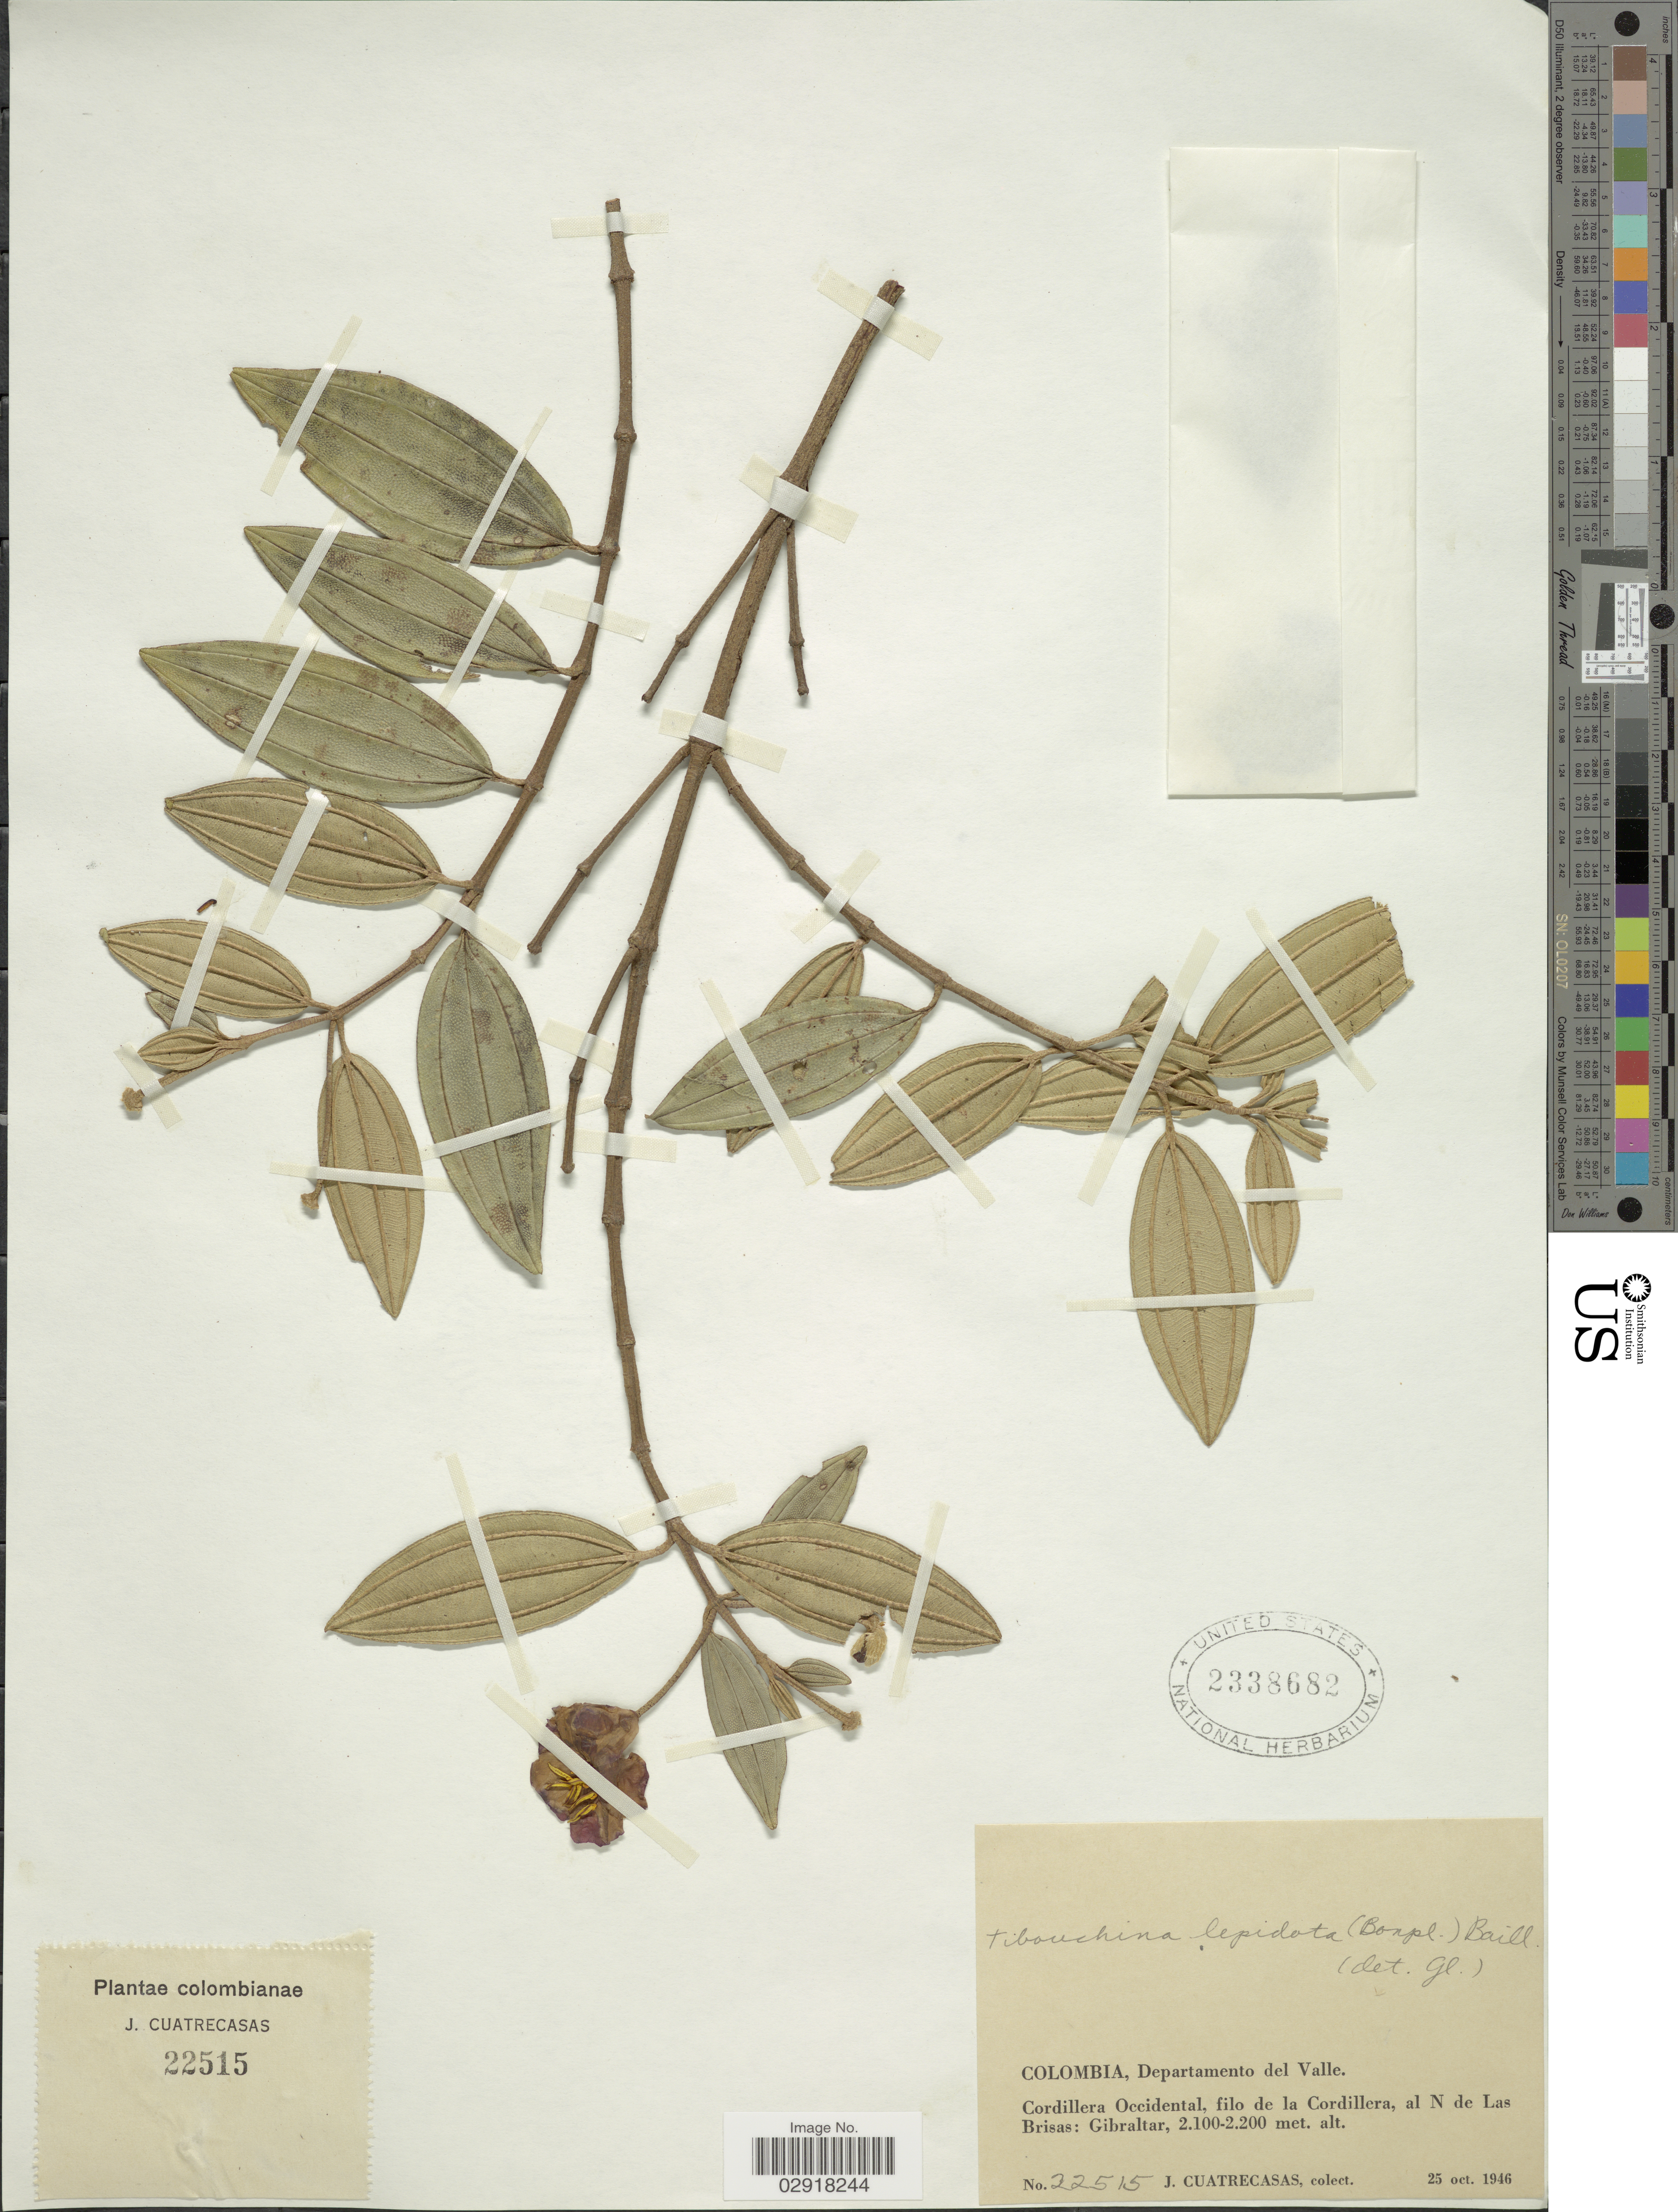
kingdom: Plantae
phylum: Tracheophyta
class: Magnoliopsida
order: Myrtales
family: Melastomataceae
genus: Andesanthus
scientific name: Andesanthus lepidotus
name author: (Humb. & Bonpl.) P.J.F. Guim. & Michelang.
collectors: J. Cuatrecasas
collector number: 22515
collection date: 1946-10-25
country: Colombia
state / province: Valle del Cauca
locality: Departamento del Valle. Cordillera Occidental, filo de la Cordillera, al N de Las Brisas: Gibraltar.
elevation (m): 2100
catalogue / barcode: US 2338682